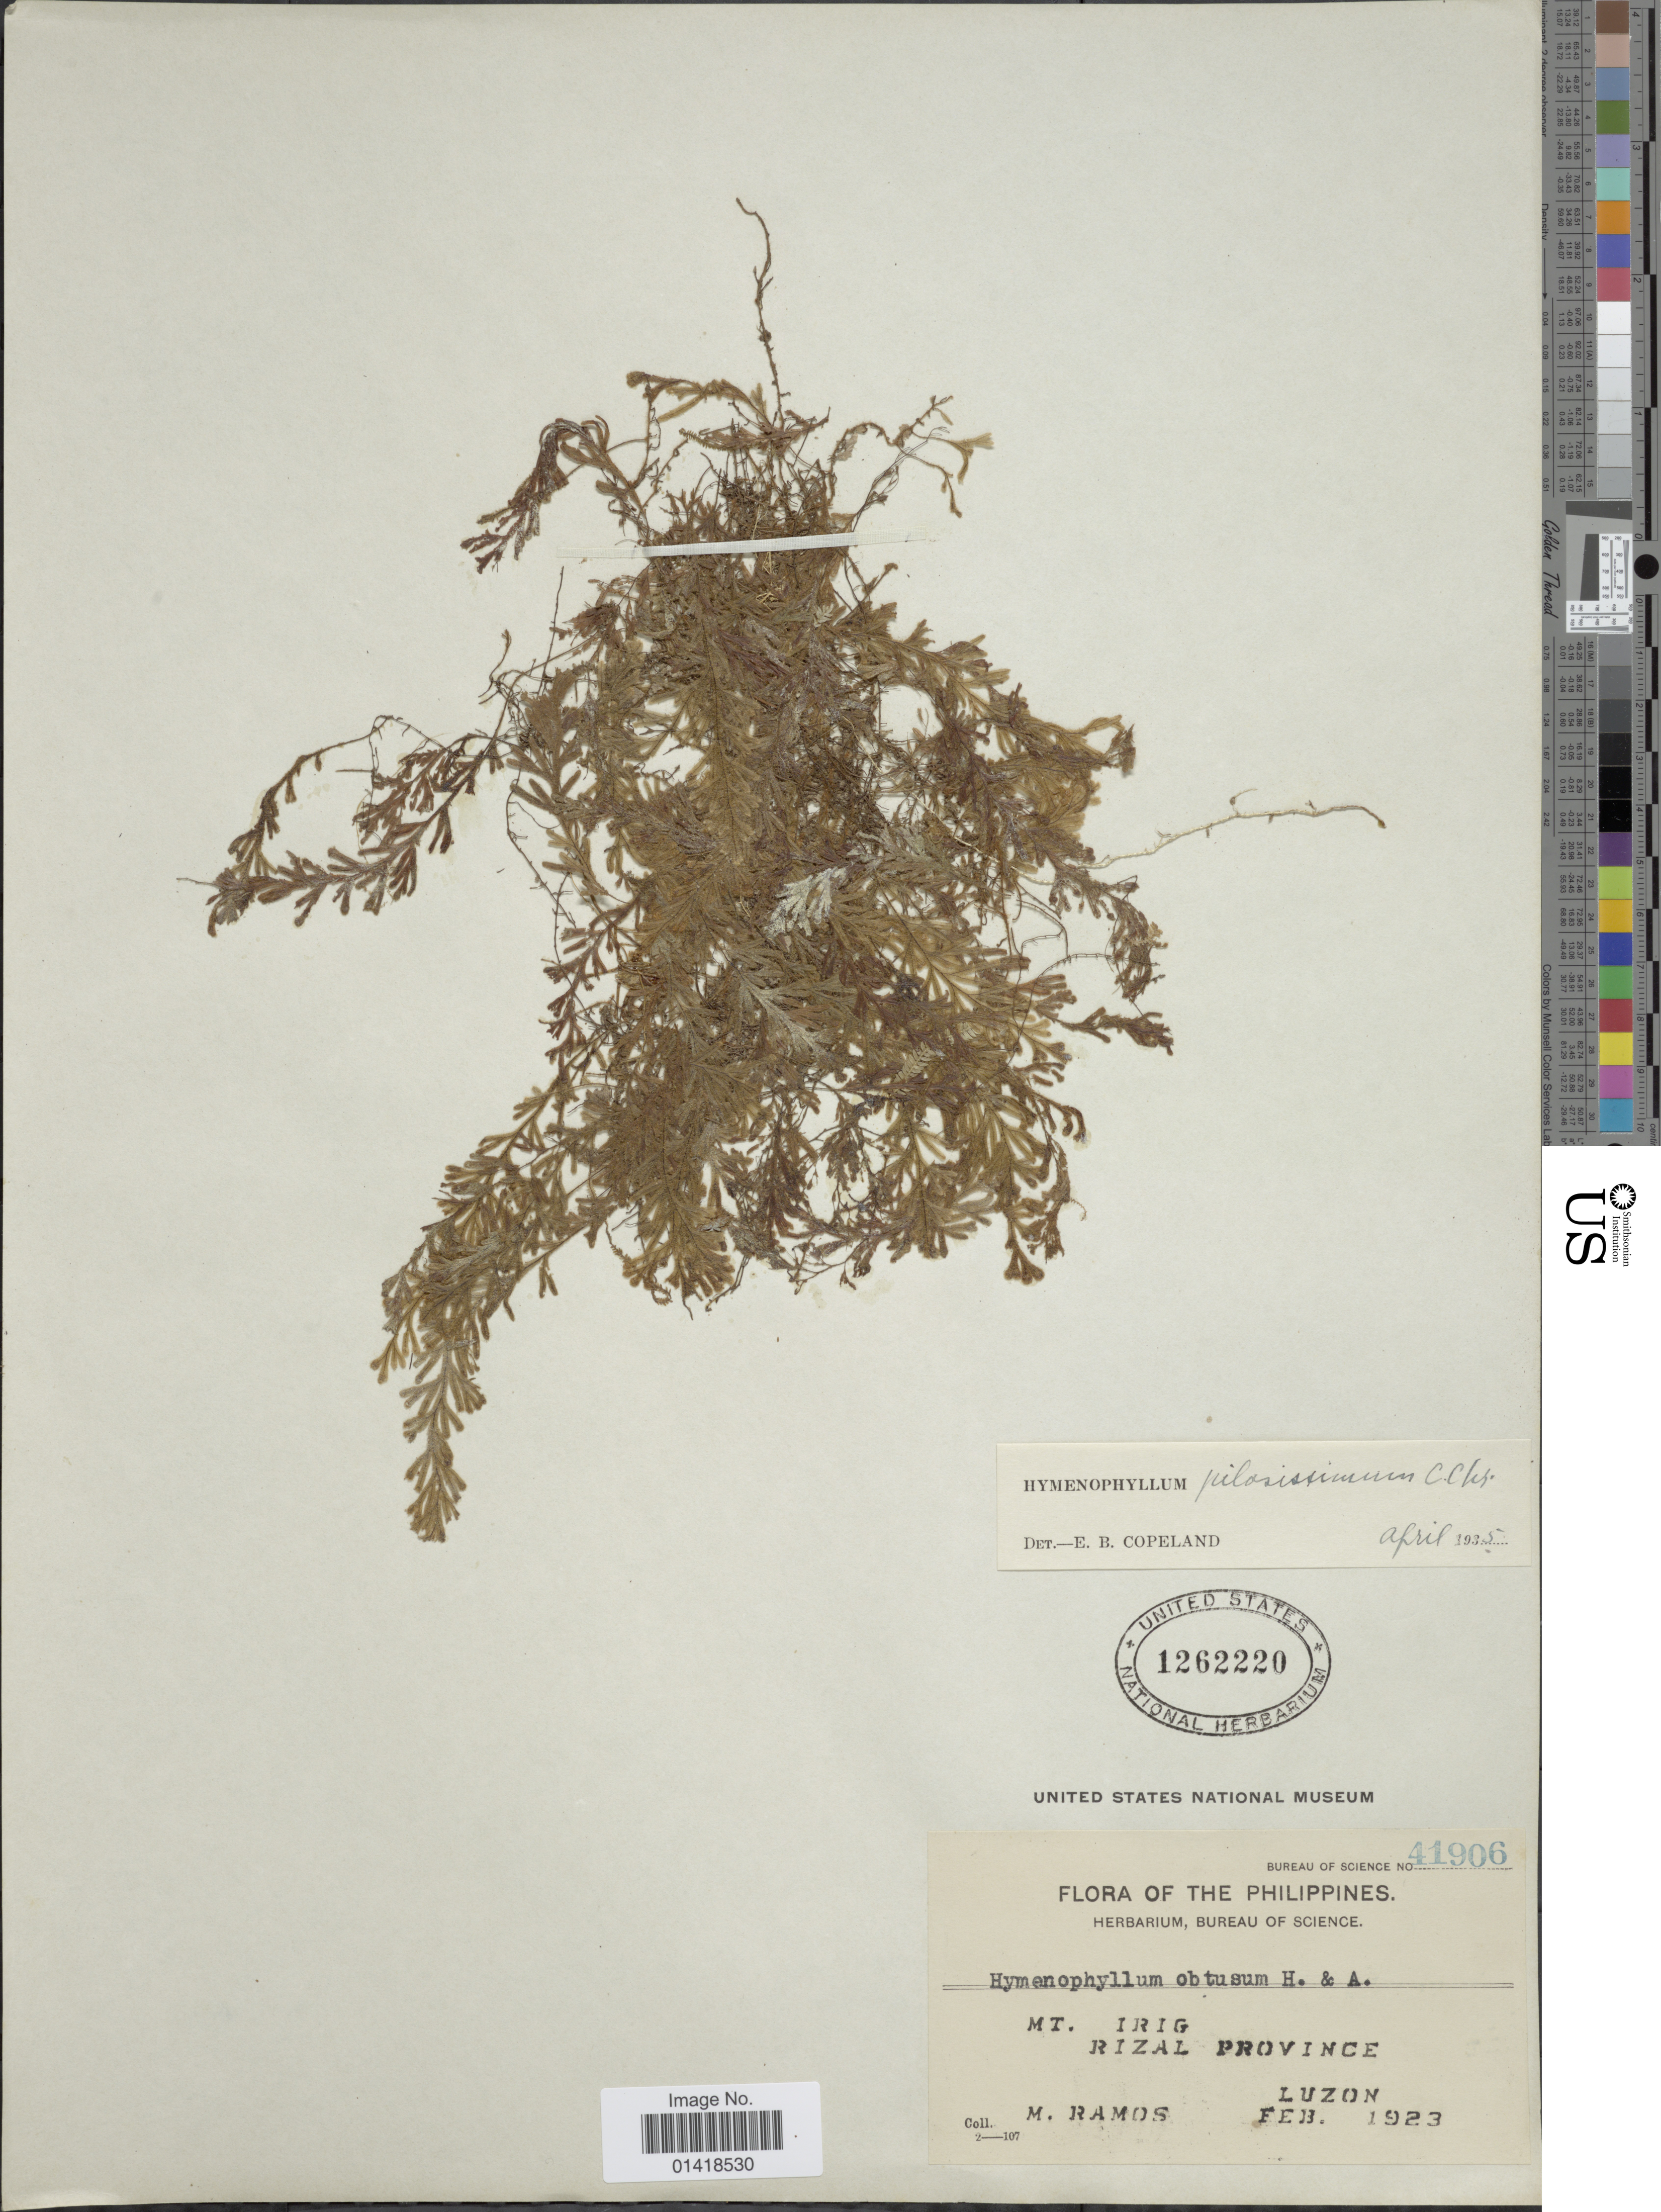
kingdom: Plantae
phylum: Tracheophyta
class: Polypodiopsida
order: Hymenophyllales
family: Hymenophyllaceae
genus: Hymenophyllum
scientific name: Hymenophyllum pilosissimum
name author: C. Chr.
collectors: M. Ramos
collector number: Bureau of Science 41906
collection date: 1923-02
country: Philippines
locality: The Philippines. Mt, Irig, Rizal Province . Luzon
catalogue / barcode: US 1262220